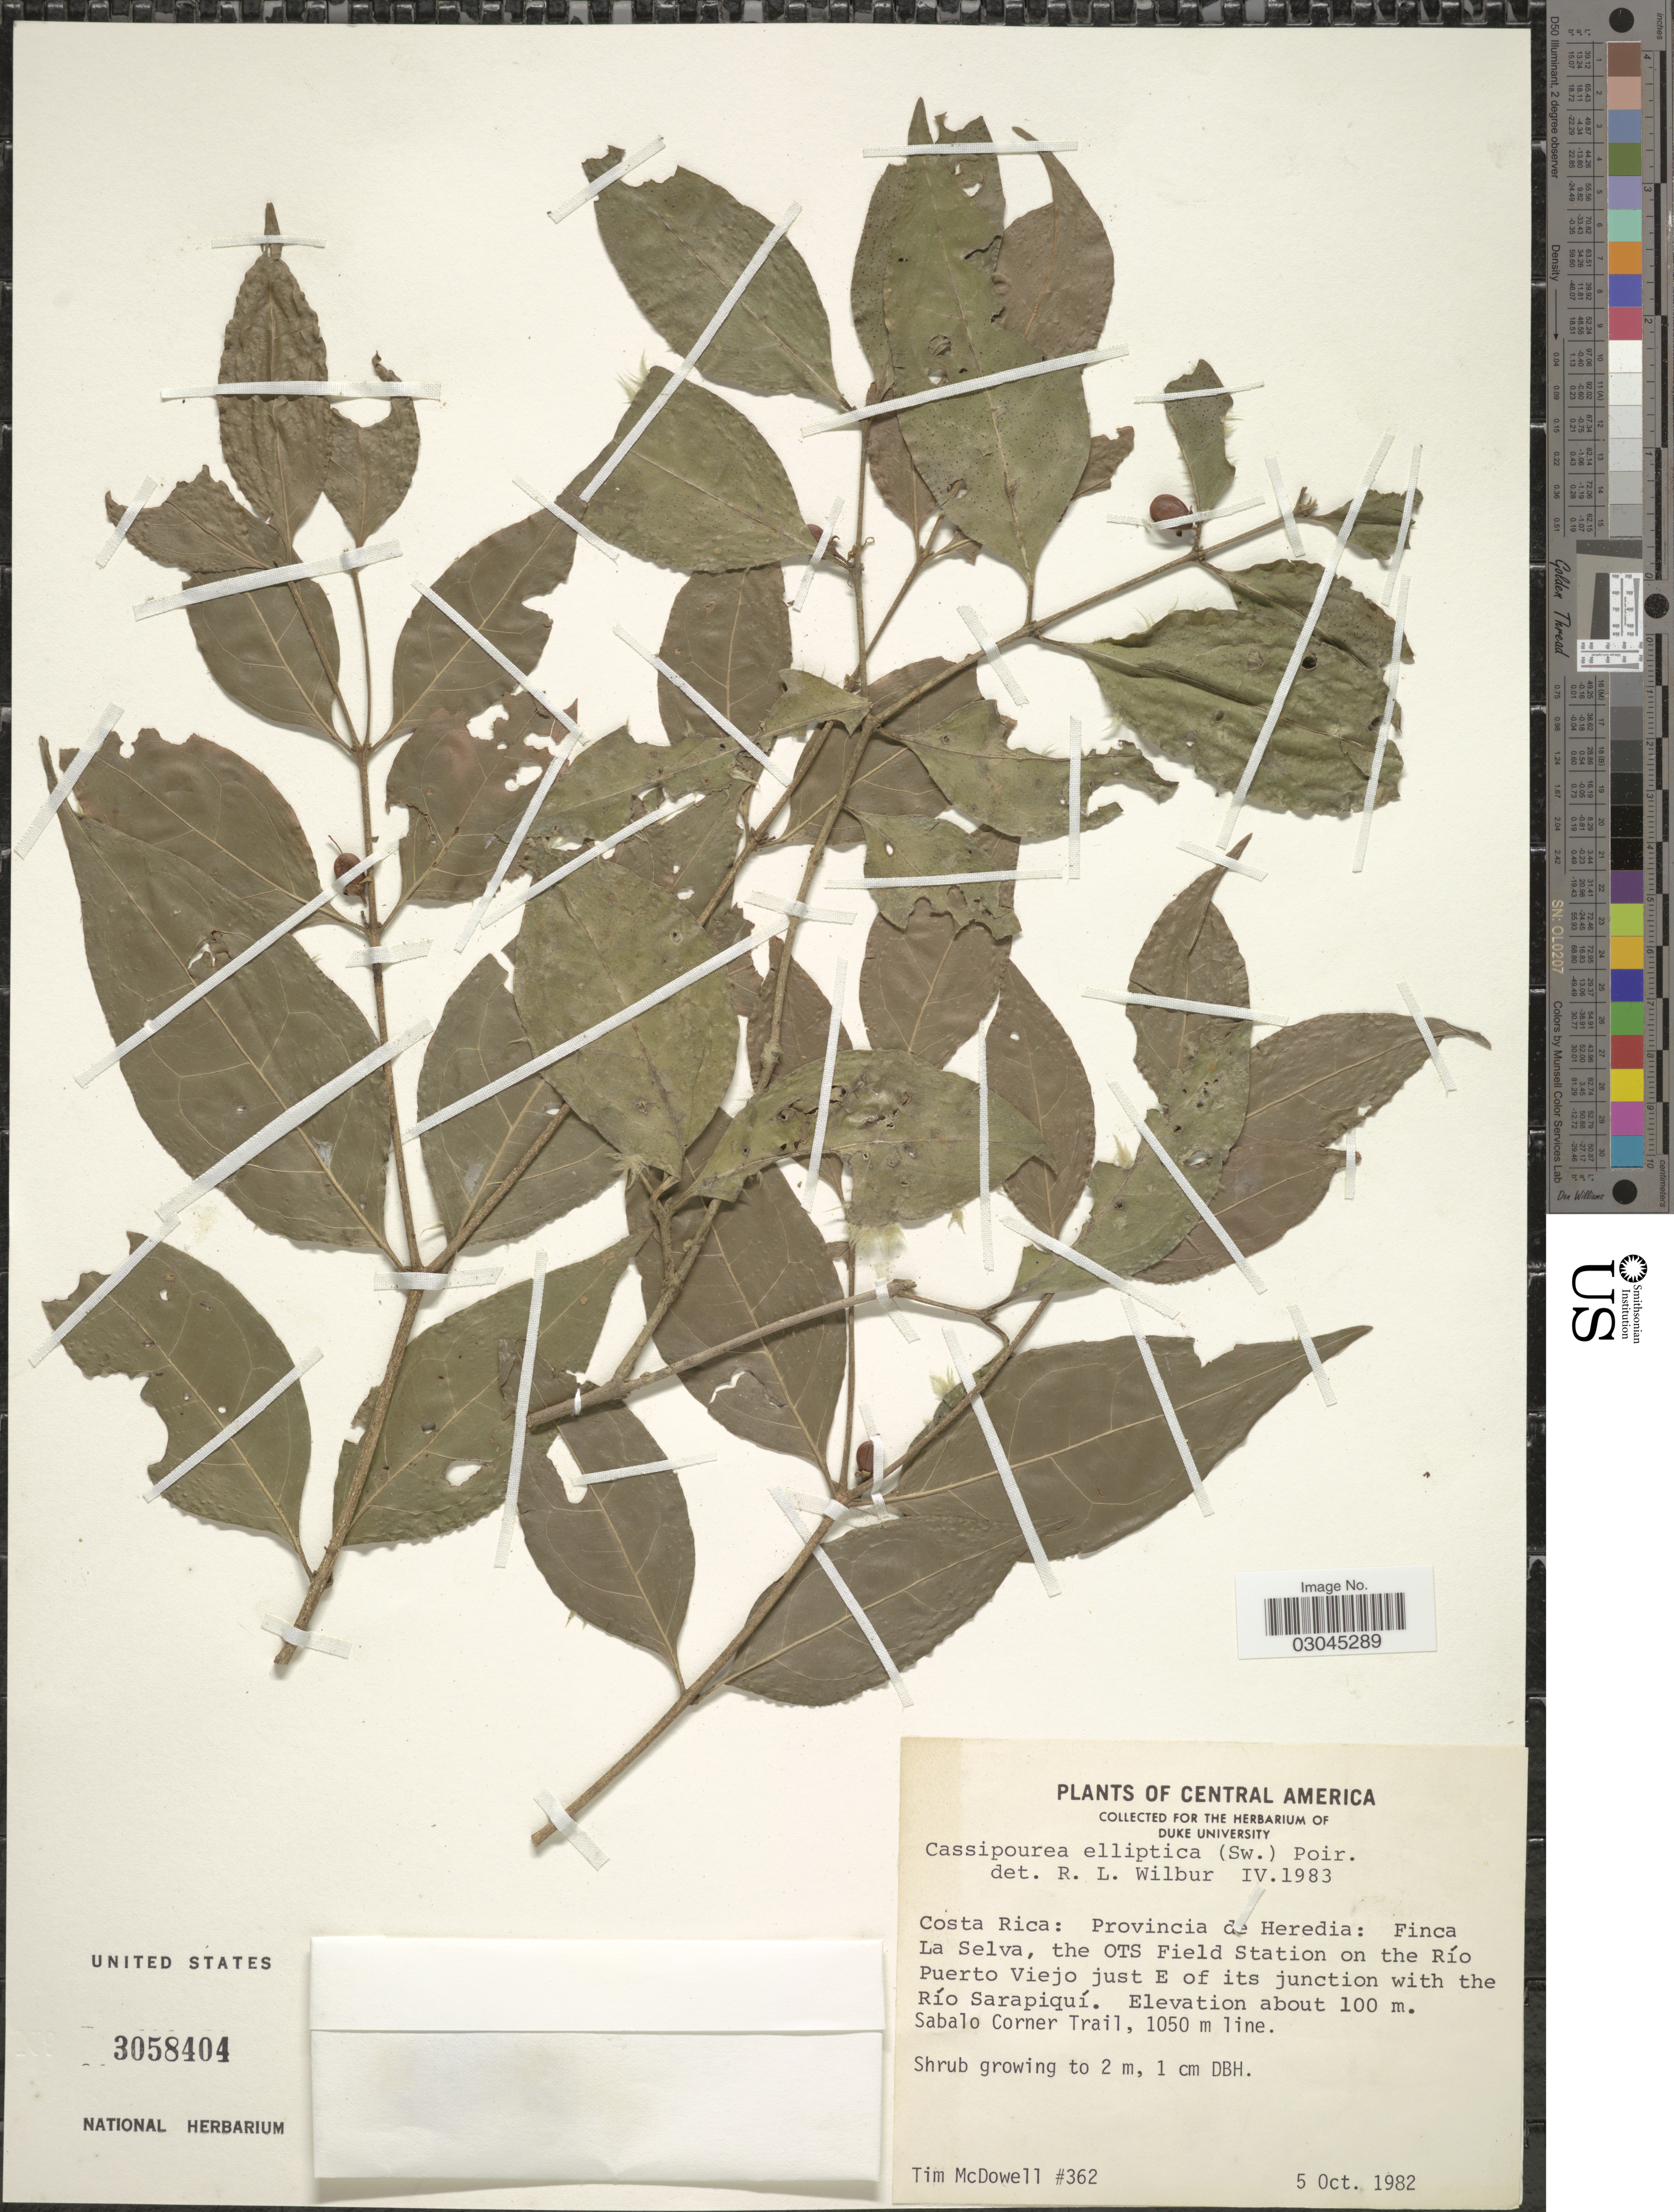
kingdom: Plantae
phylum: Tracheophyta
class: Magnoliopsida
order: Malpighiales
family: Rhizophoraceae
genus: Cassipourea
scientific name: Cassipourea elliptica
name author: (Sw.) Poir.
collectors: T. McDowell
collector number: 362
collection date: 1982-10-05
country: Costa Rica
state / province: Heredia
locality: Finca La Selva, the OTS Field Station on the Río Puerto Viejo just E of its junction with the Río Sarapiquí. Sabalo Corner Trail, 1050 m line.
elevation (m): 100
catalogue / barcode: US 3058404